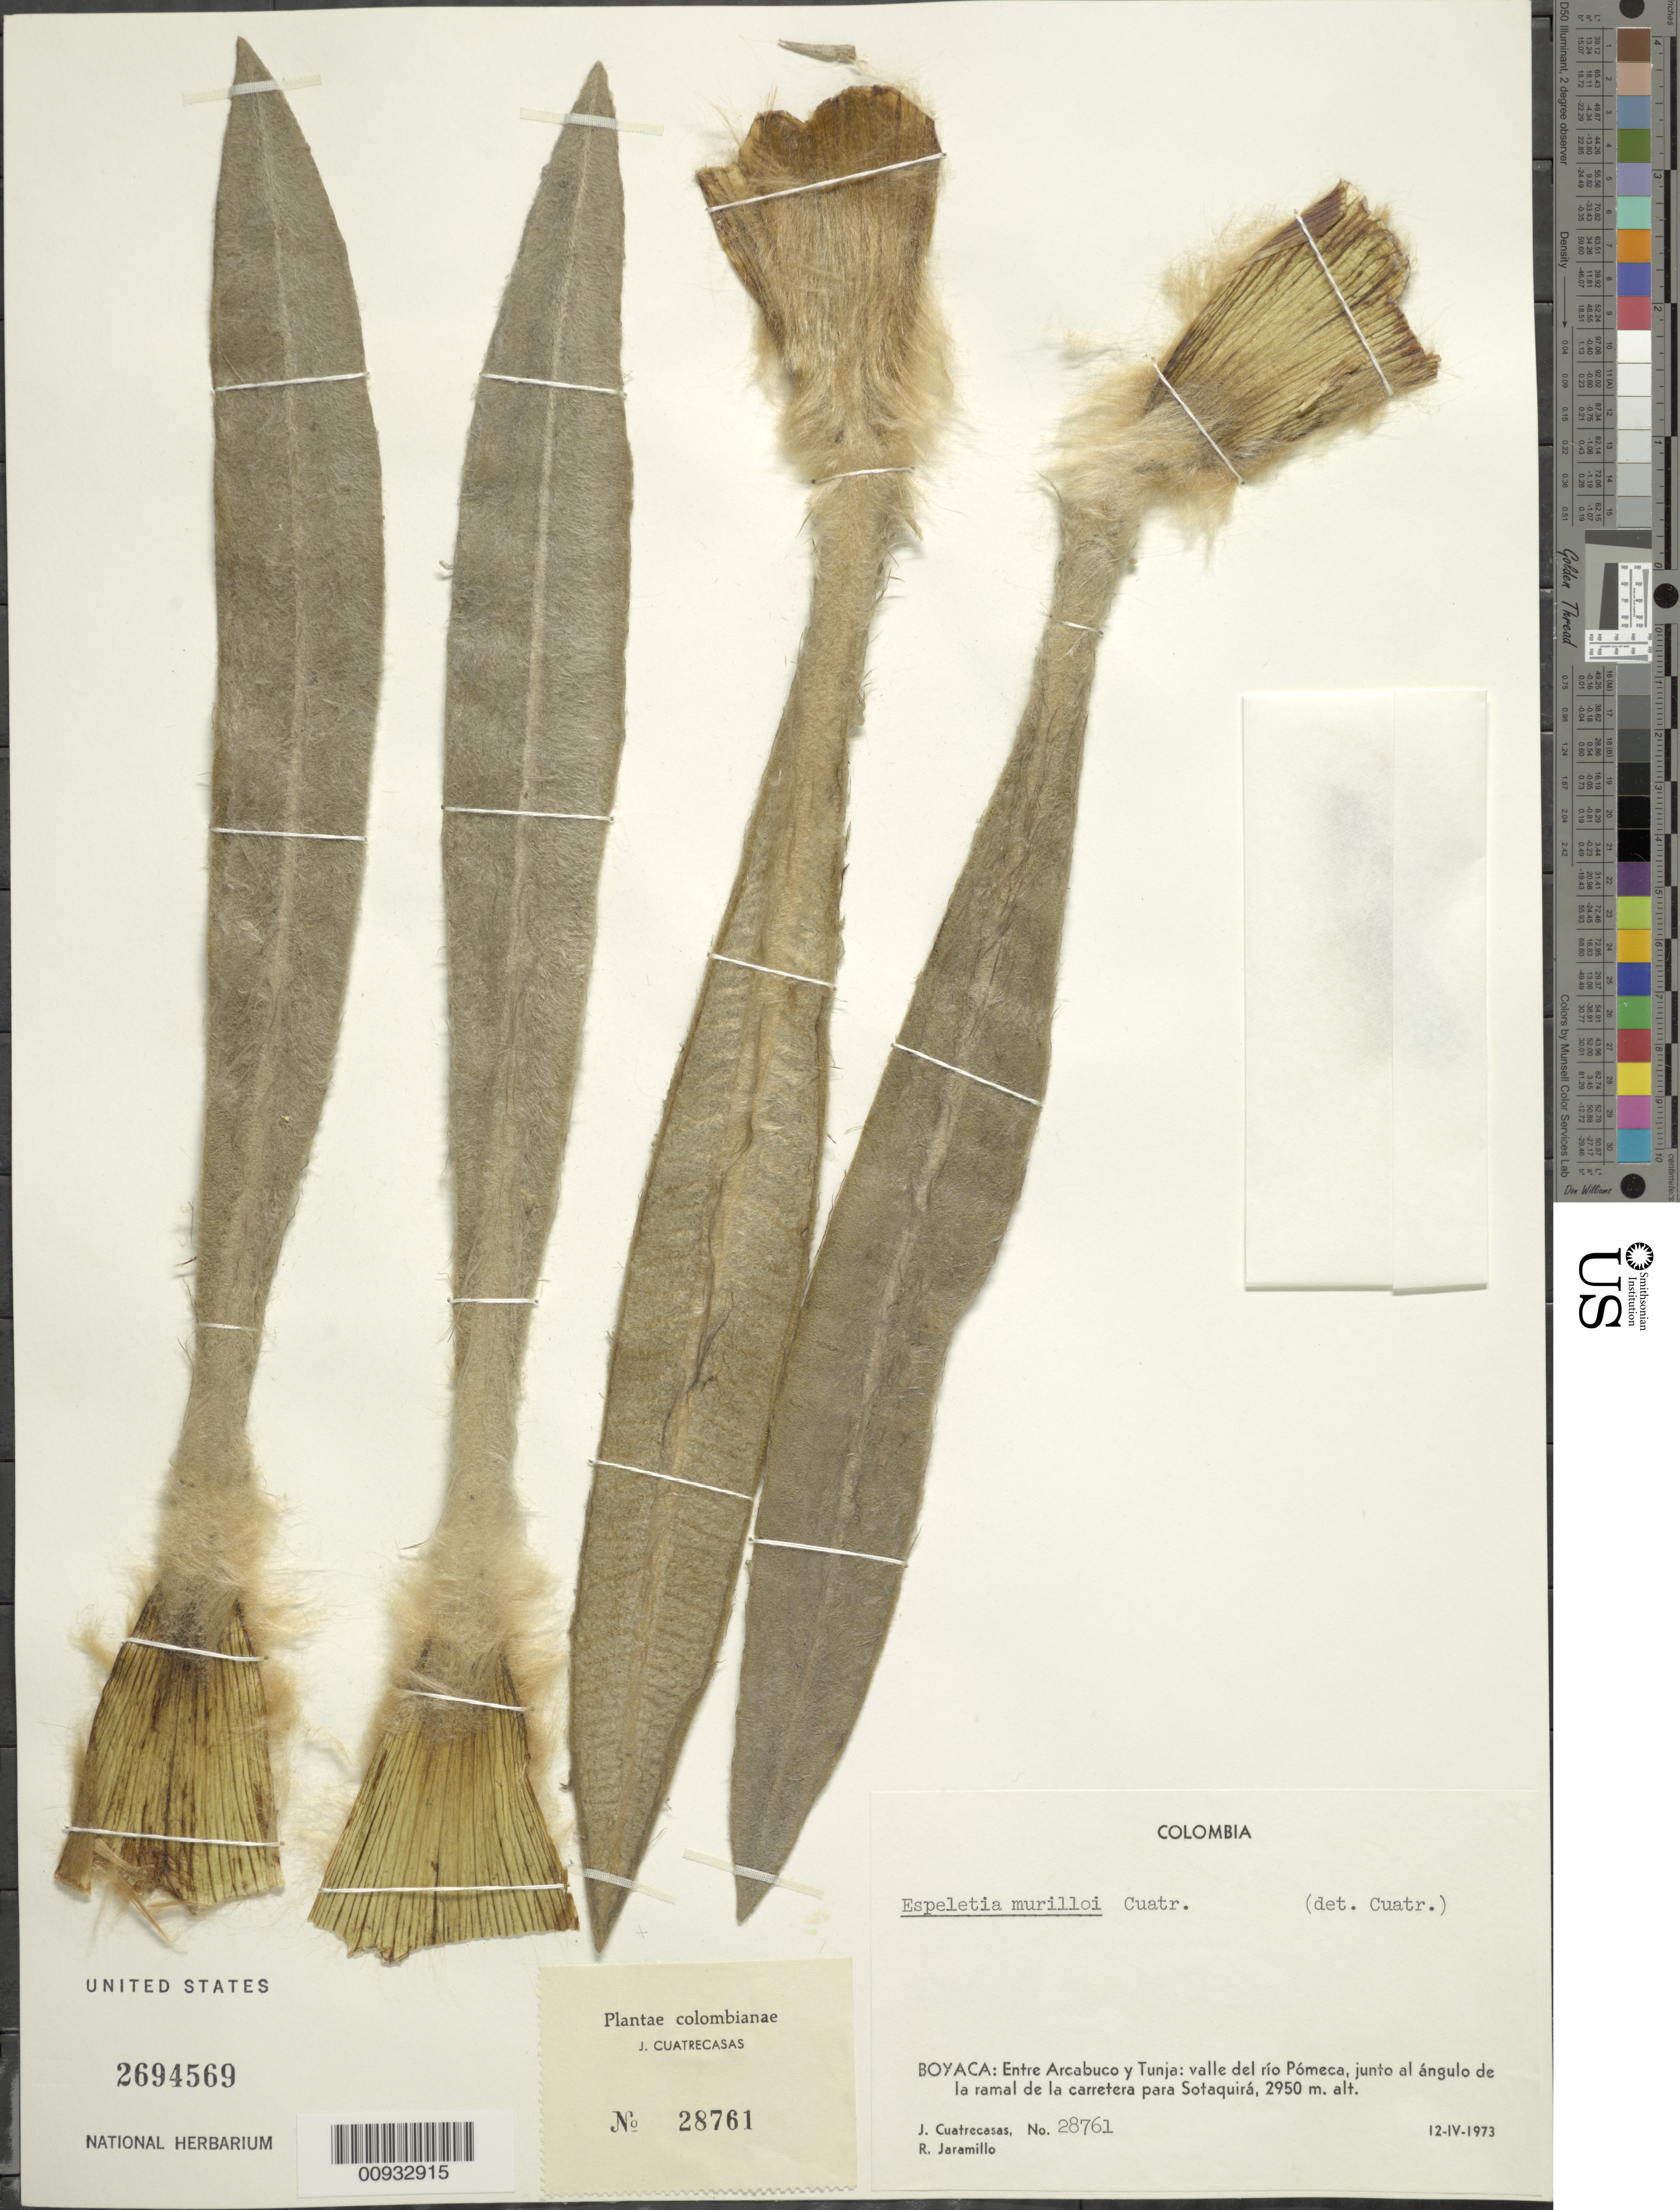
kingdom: Plantae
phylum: Tracheophyta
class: Magnoliopsida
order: Asterales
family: Asteraceae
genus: Espeletia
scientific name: Espeletia murilloi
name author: Cuatrec.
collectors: J. Cuatrecasas & R. Jaramillo M.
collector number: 28761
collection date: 1973-04-12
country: Colombia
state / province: Boyacá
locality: Entre Arcabuco y Tunja, valle del rio Pomeca, junto al angulo de la ramal de la carretera para Sotaquira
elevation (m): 2950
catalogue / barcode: US 2694569